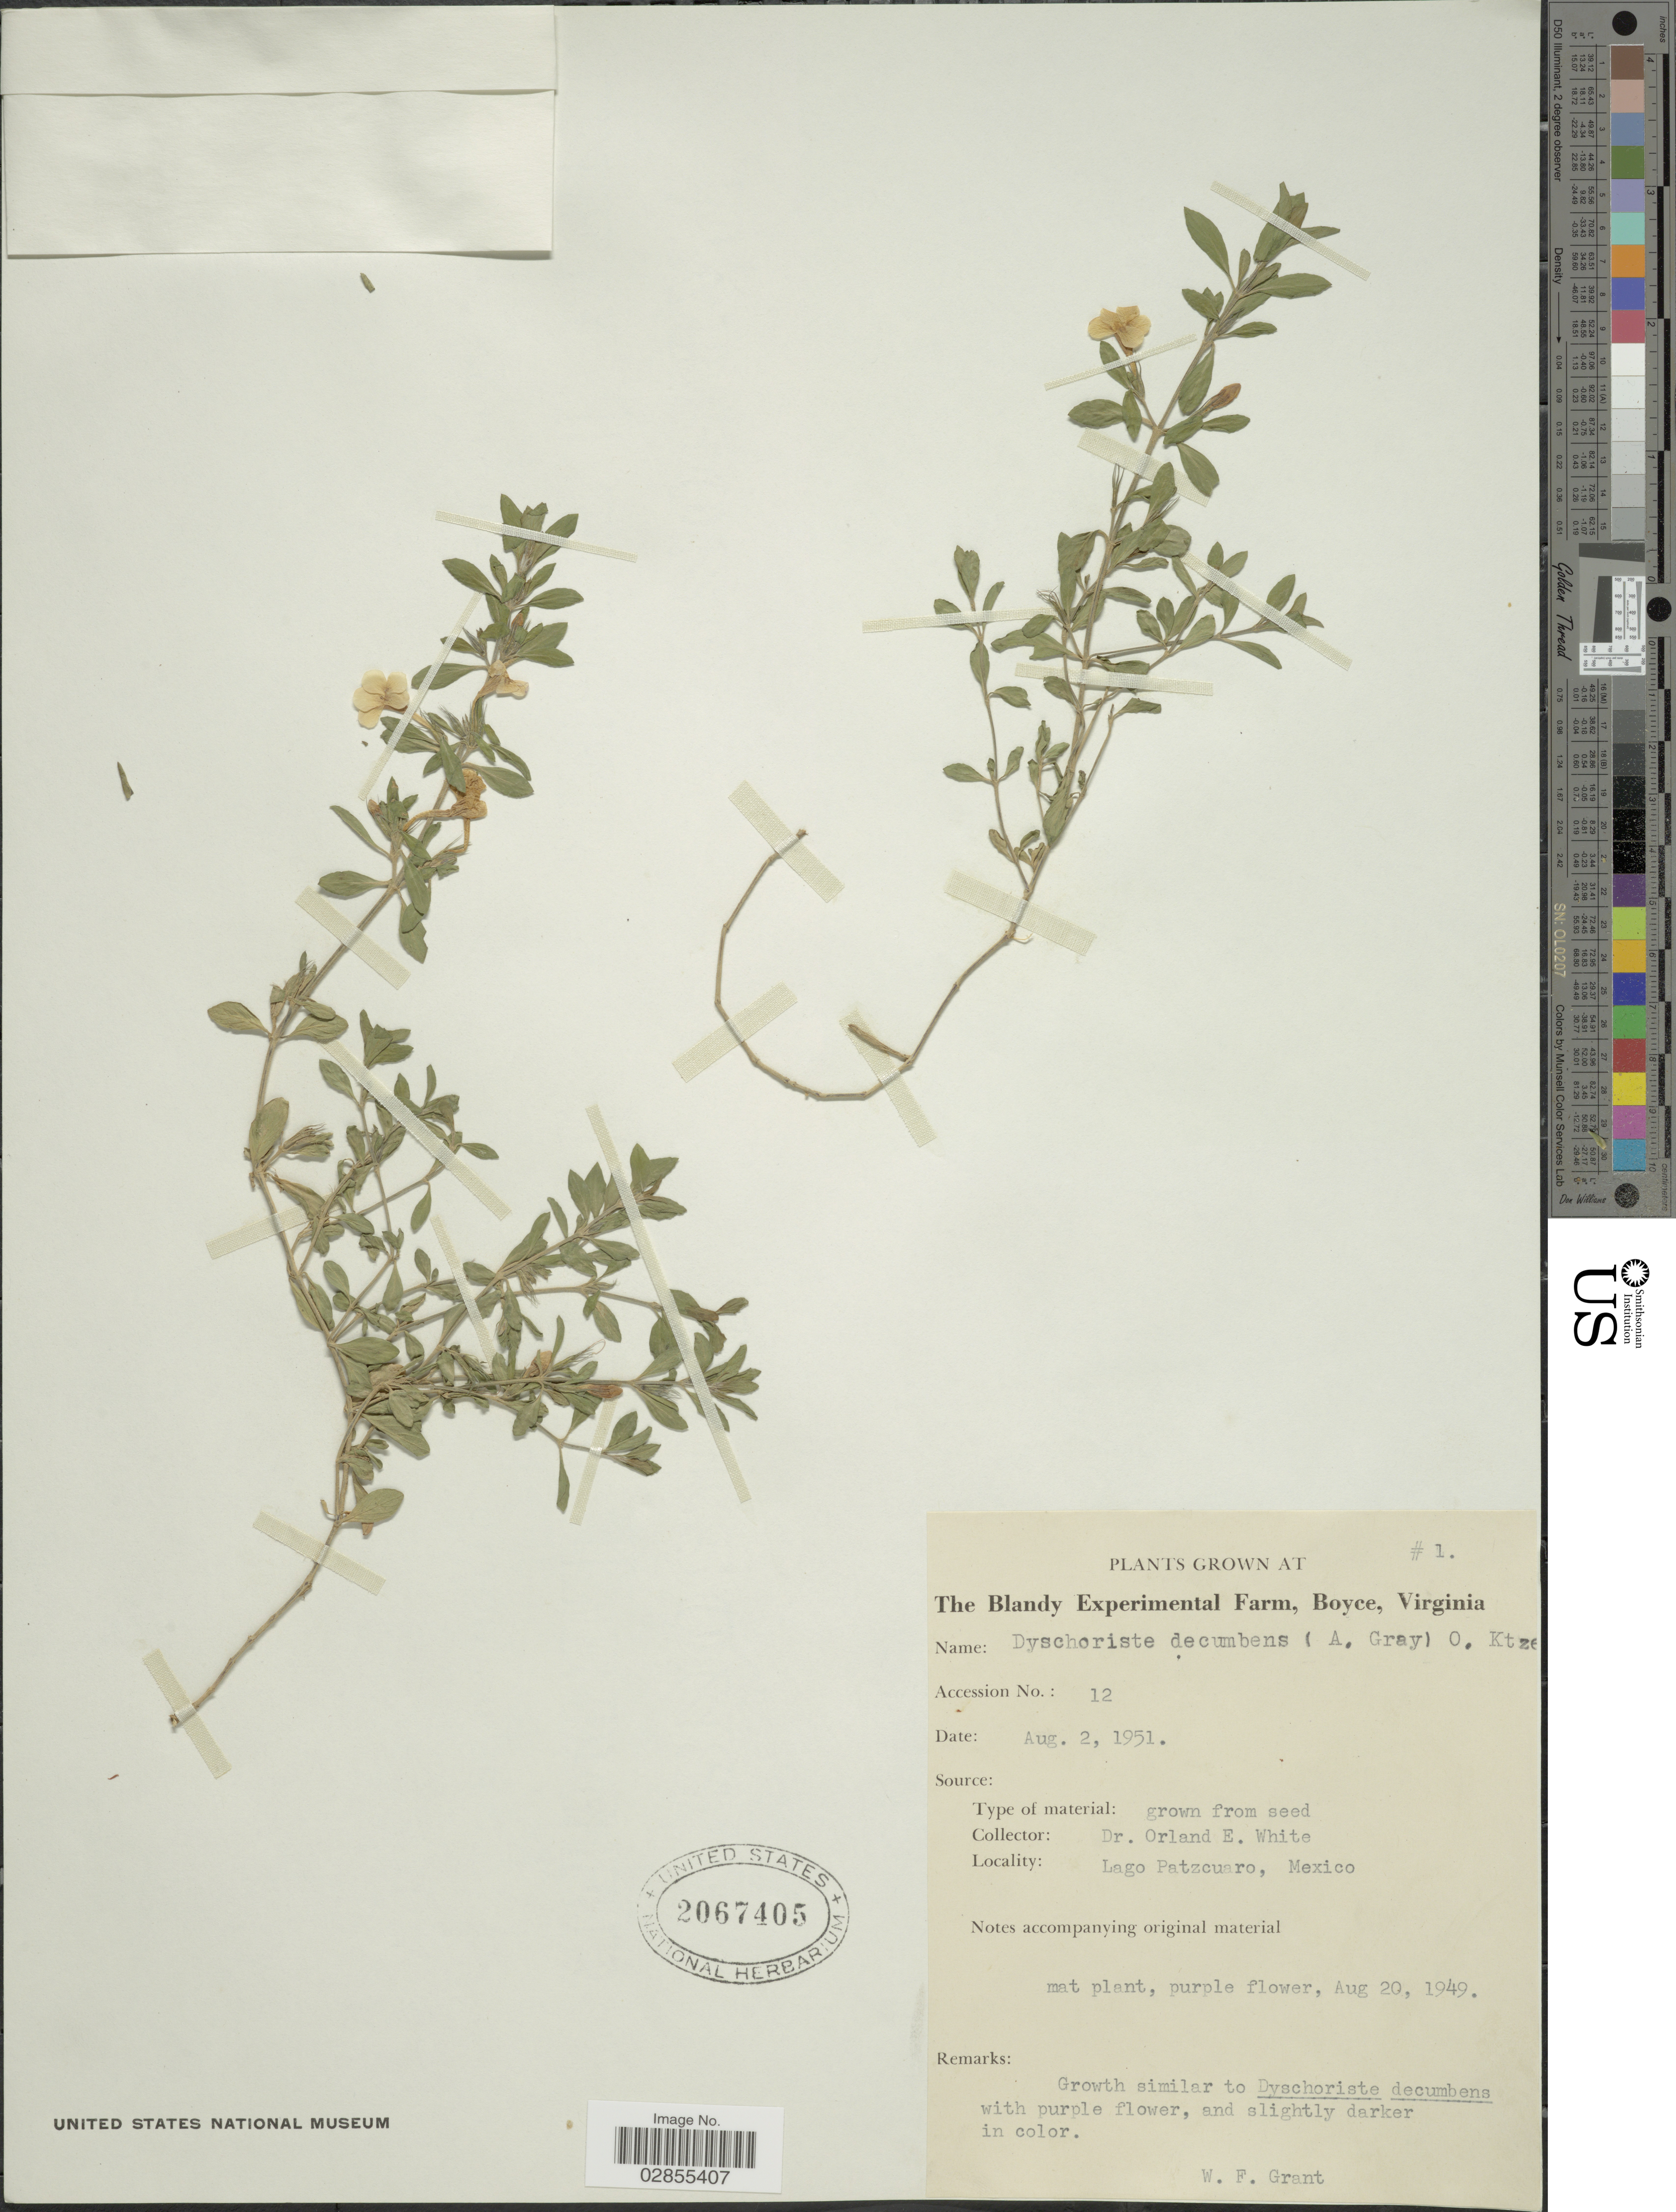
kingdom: Plantae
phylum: Tracheophyta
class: Magnoliopsida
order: Lamiales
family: Acanthaceae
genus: Dyschoriste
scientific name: Dyschoriste schiedeana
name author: (Nees) Kuntze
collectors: O. E. White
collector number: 1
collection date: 1951-08-02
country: Mexico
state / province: Michoacán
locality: Lago Patzcuaro.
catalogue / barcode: US 2067405